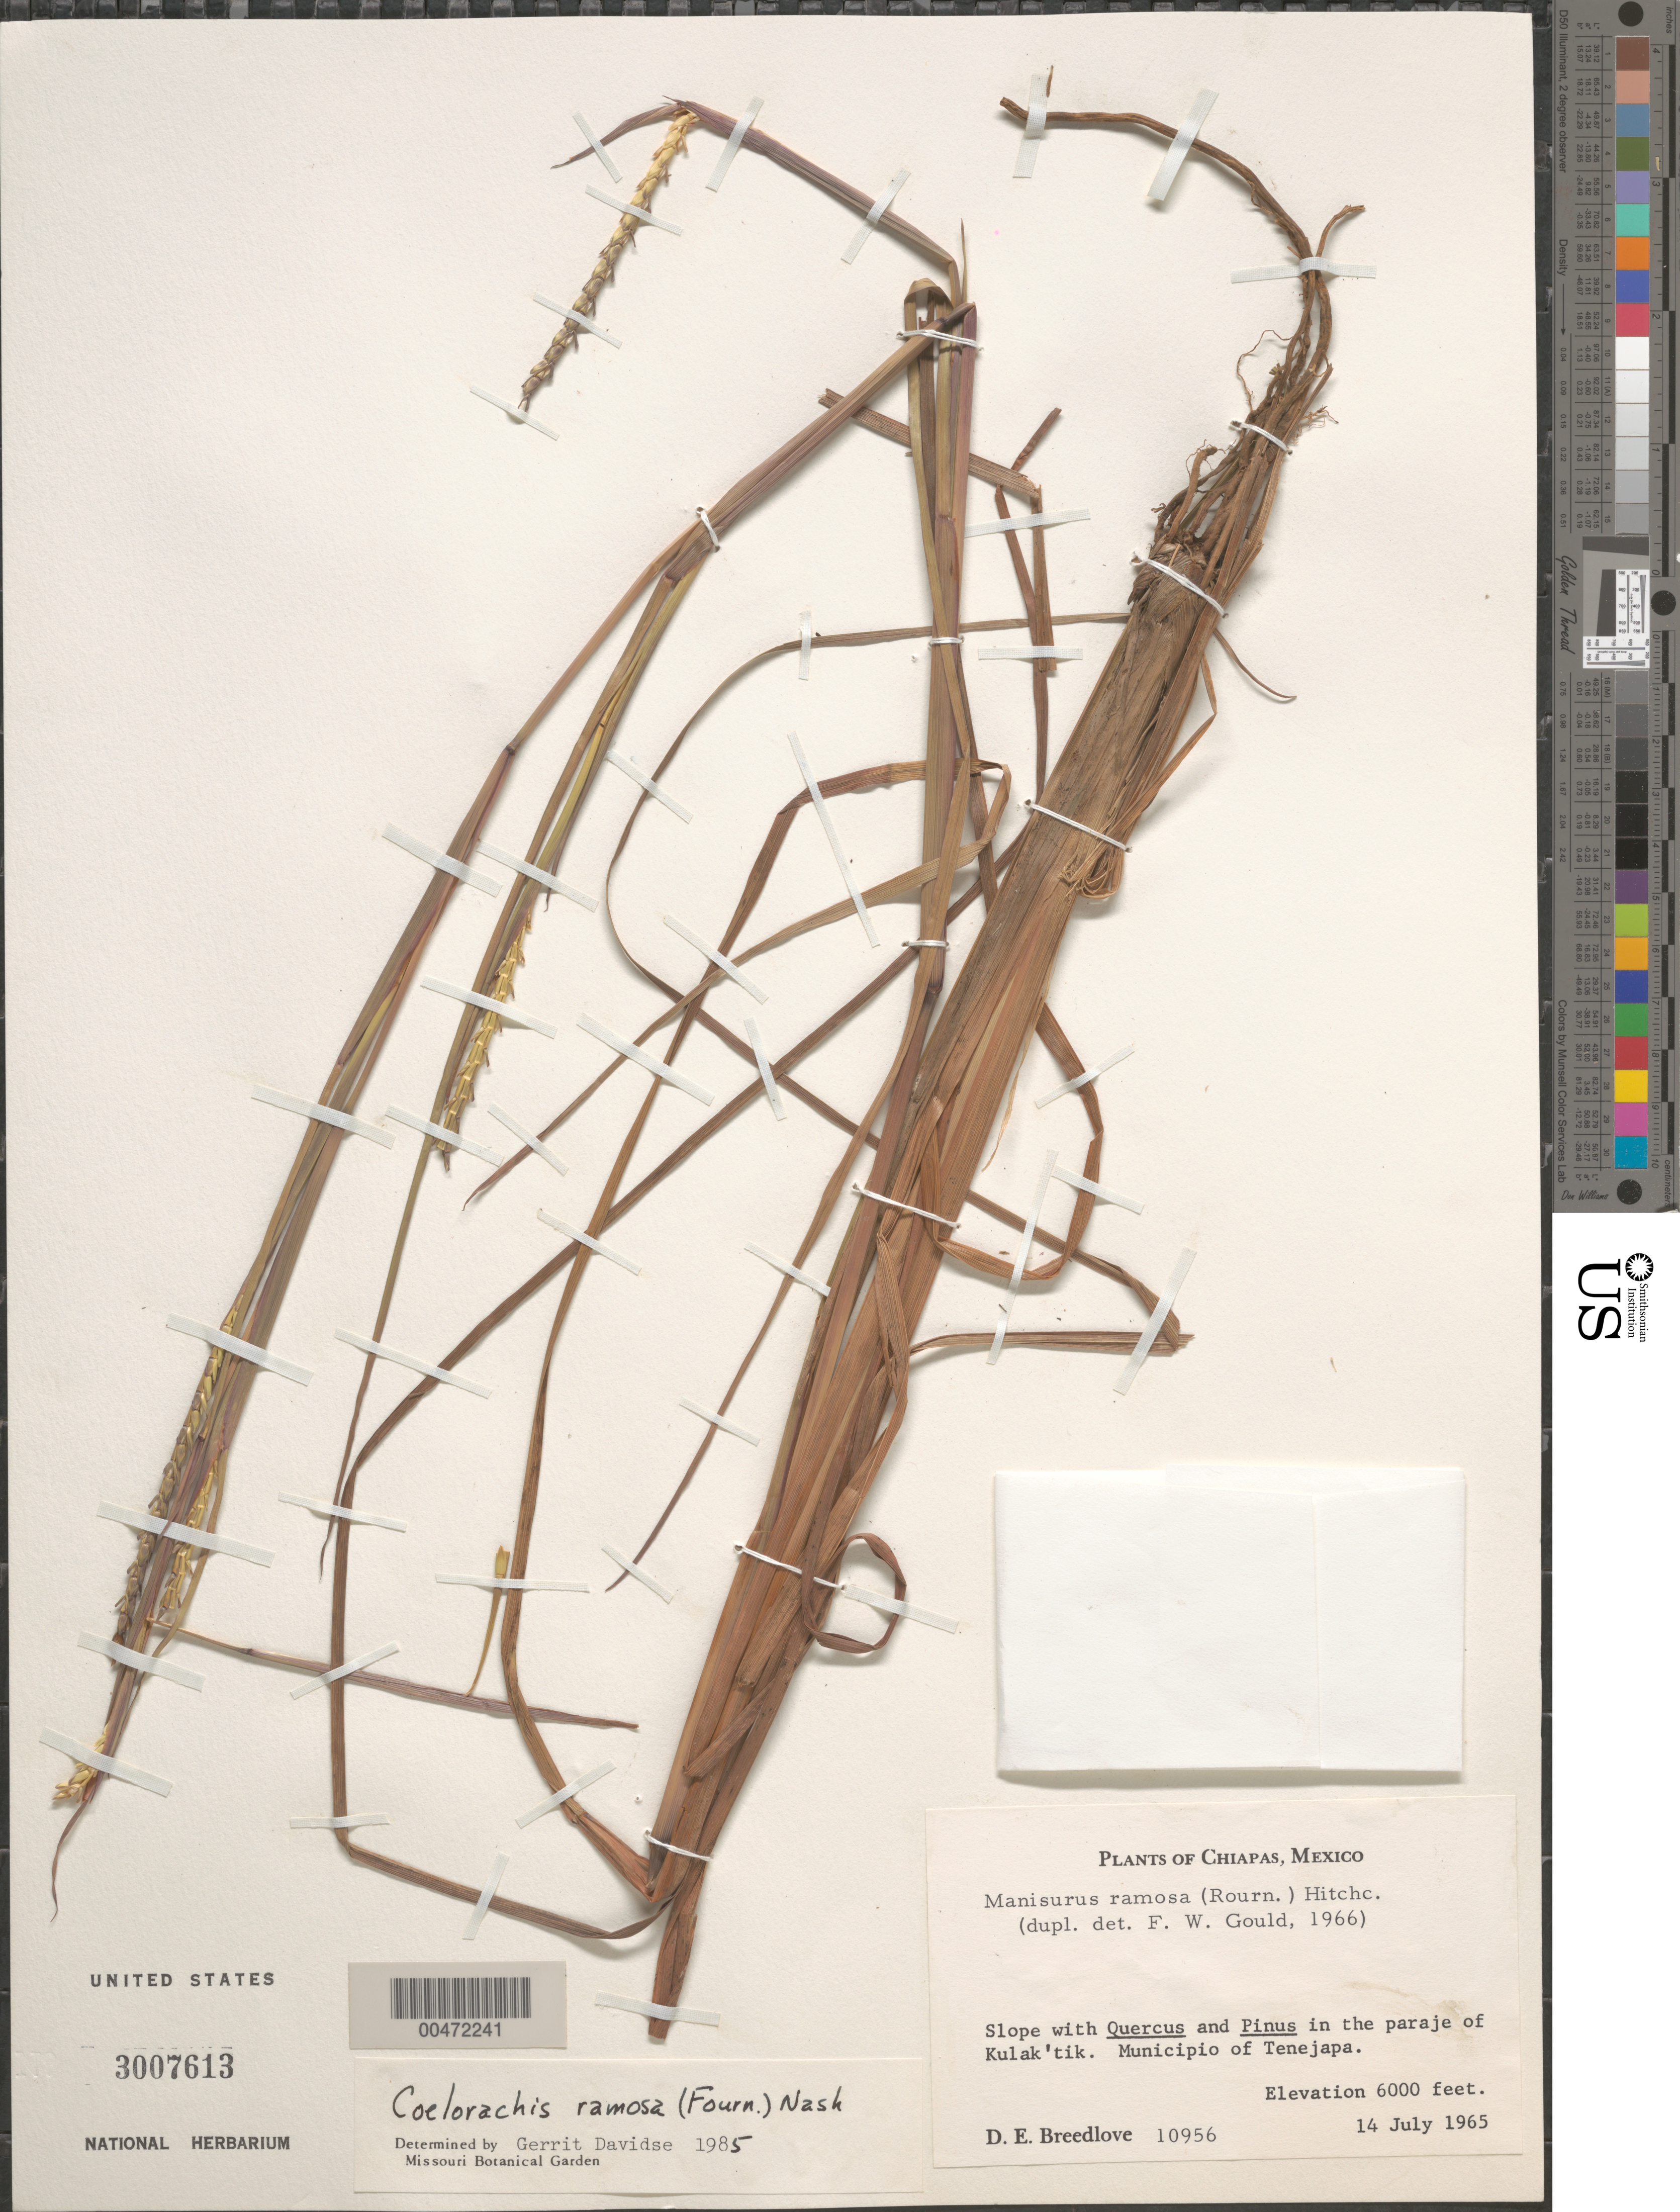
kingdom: Plantae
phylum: Tracheophyta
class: Liliopsida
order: Poales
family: Poaceae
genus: Mnesithea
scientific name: Mnesithea ramosa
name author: (E. Fourn.) de Koning & Sosef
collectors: D. E. Breedlove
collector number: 10956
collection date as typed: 14 Jul 1965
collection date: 1965-07-14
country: Mexico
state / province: Chiapas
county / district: Tenejapa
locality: In the paraje of Kulak'tik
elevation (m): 1829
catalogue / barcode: US 3007613